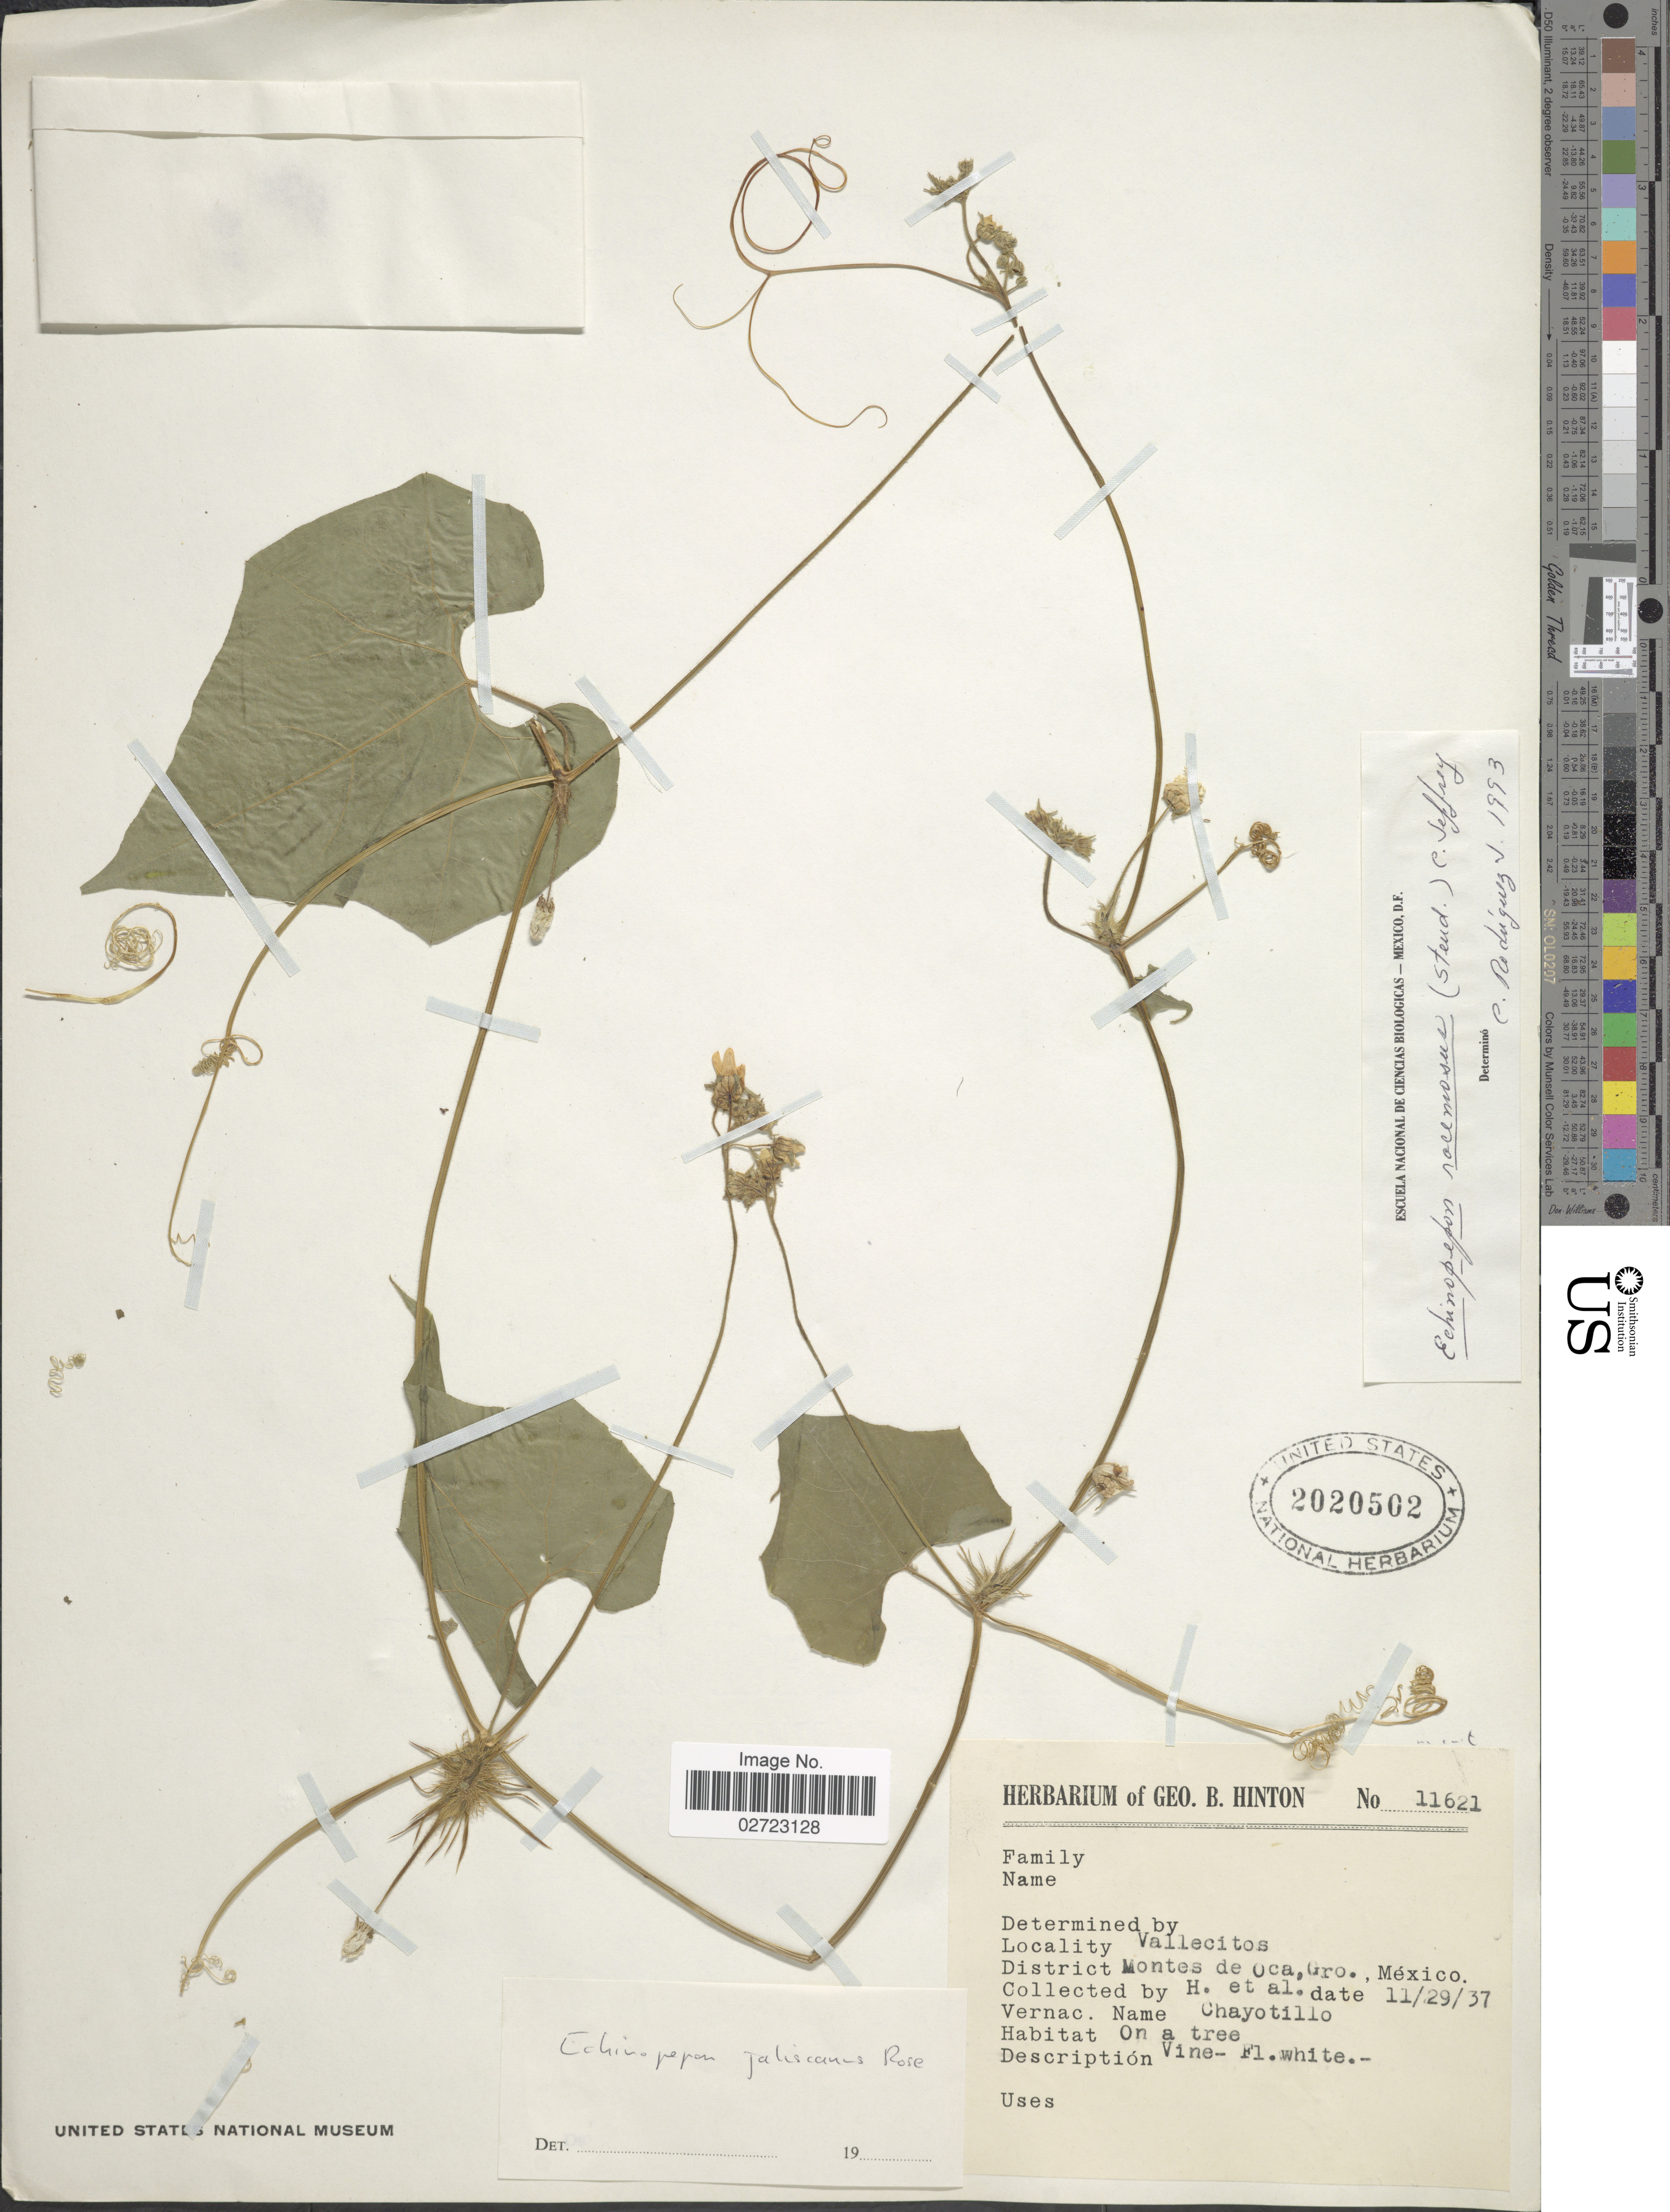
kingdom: Plantae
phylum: Tracheophyta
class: Magnoliopsida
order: Cucurbitales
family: Cucurbitaceae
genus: Echinopepon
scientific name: Echinopepon racemosus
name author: (Steud.) C. Jeffrey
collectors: G. B. Hinton & et al.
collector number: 11621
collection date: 1937-11-29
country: Mexico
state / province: Guerrero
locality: Vallecitos, District Montes de Oca.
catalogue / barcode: US 2020502